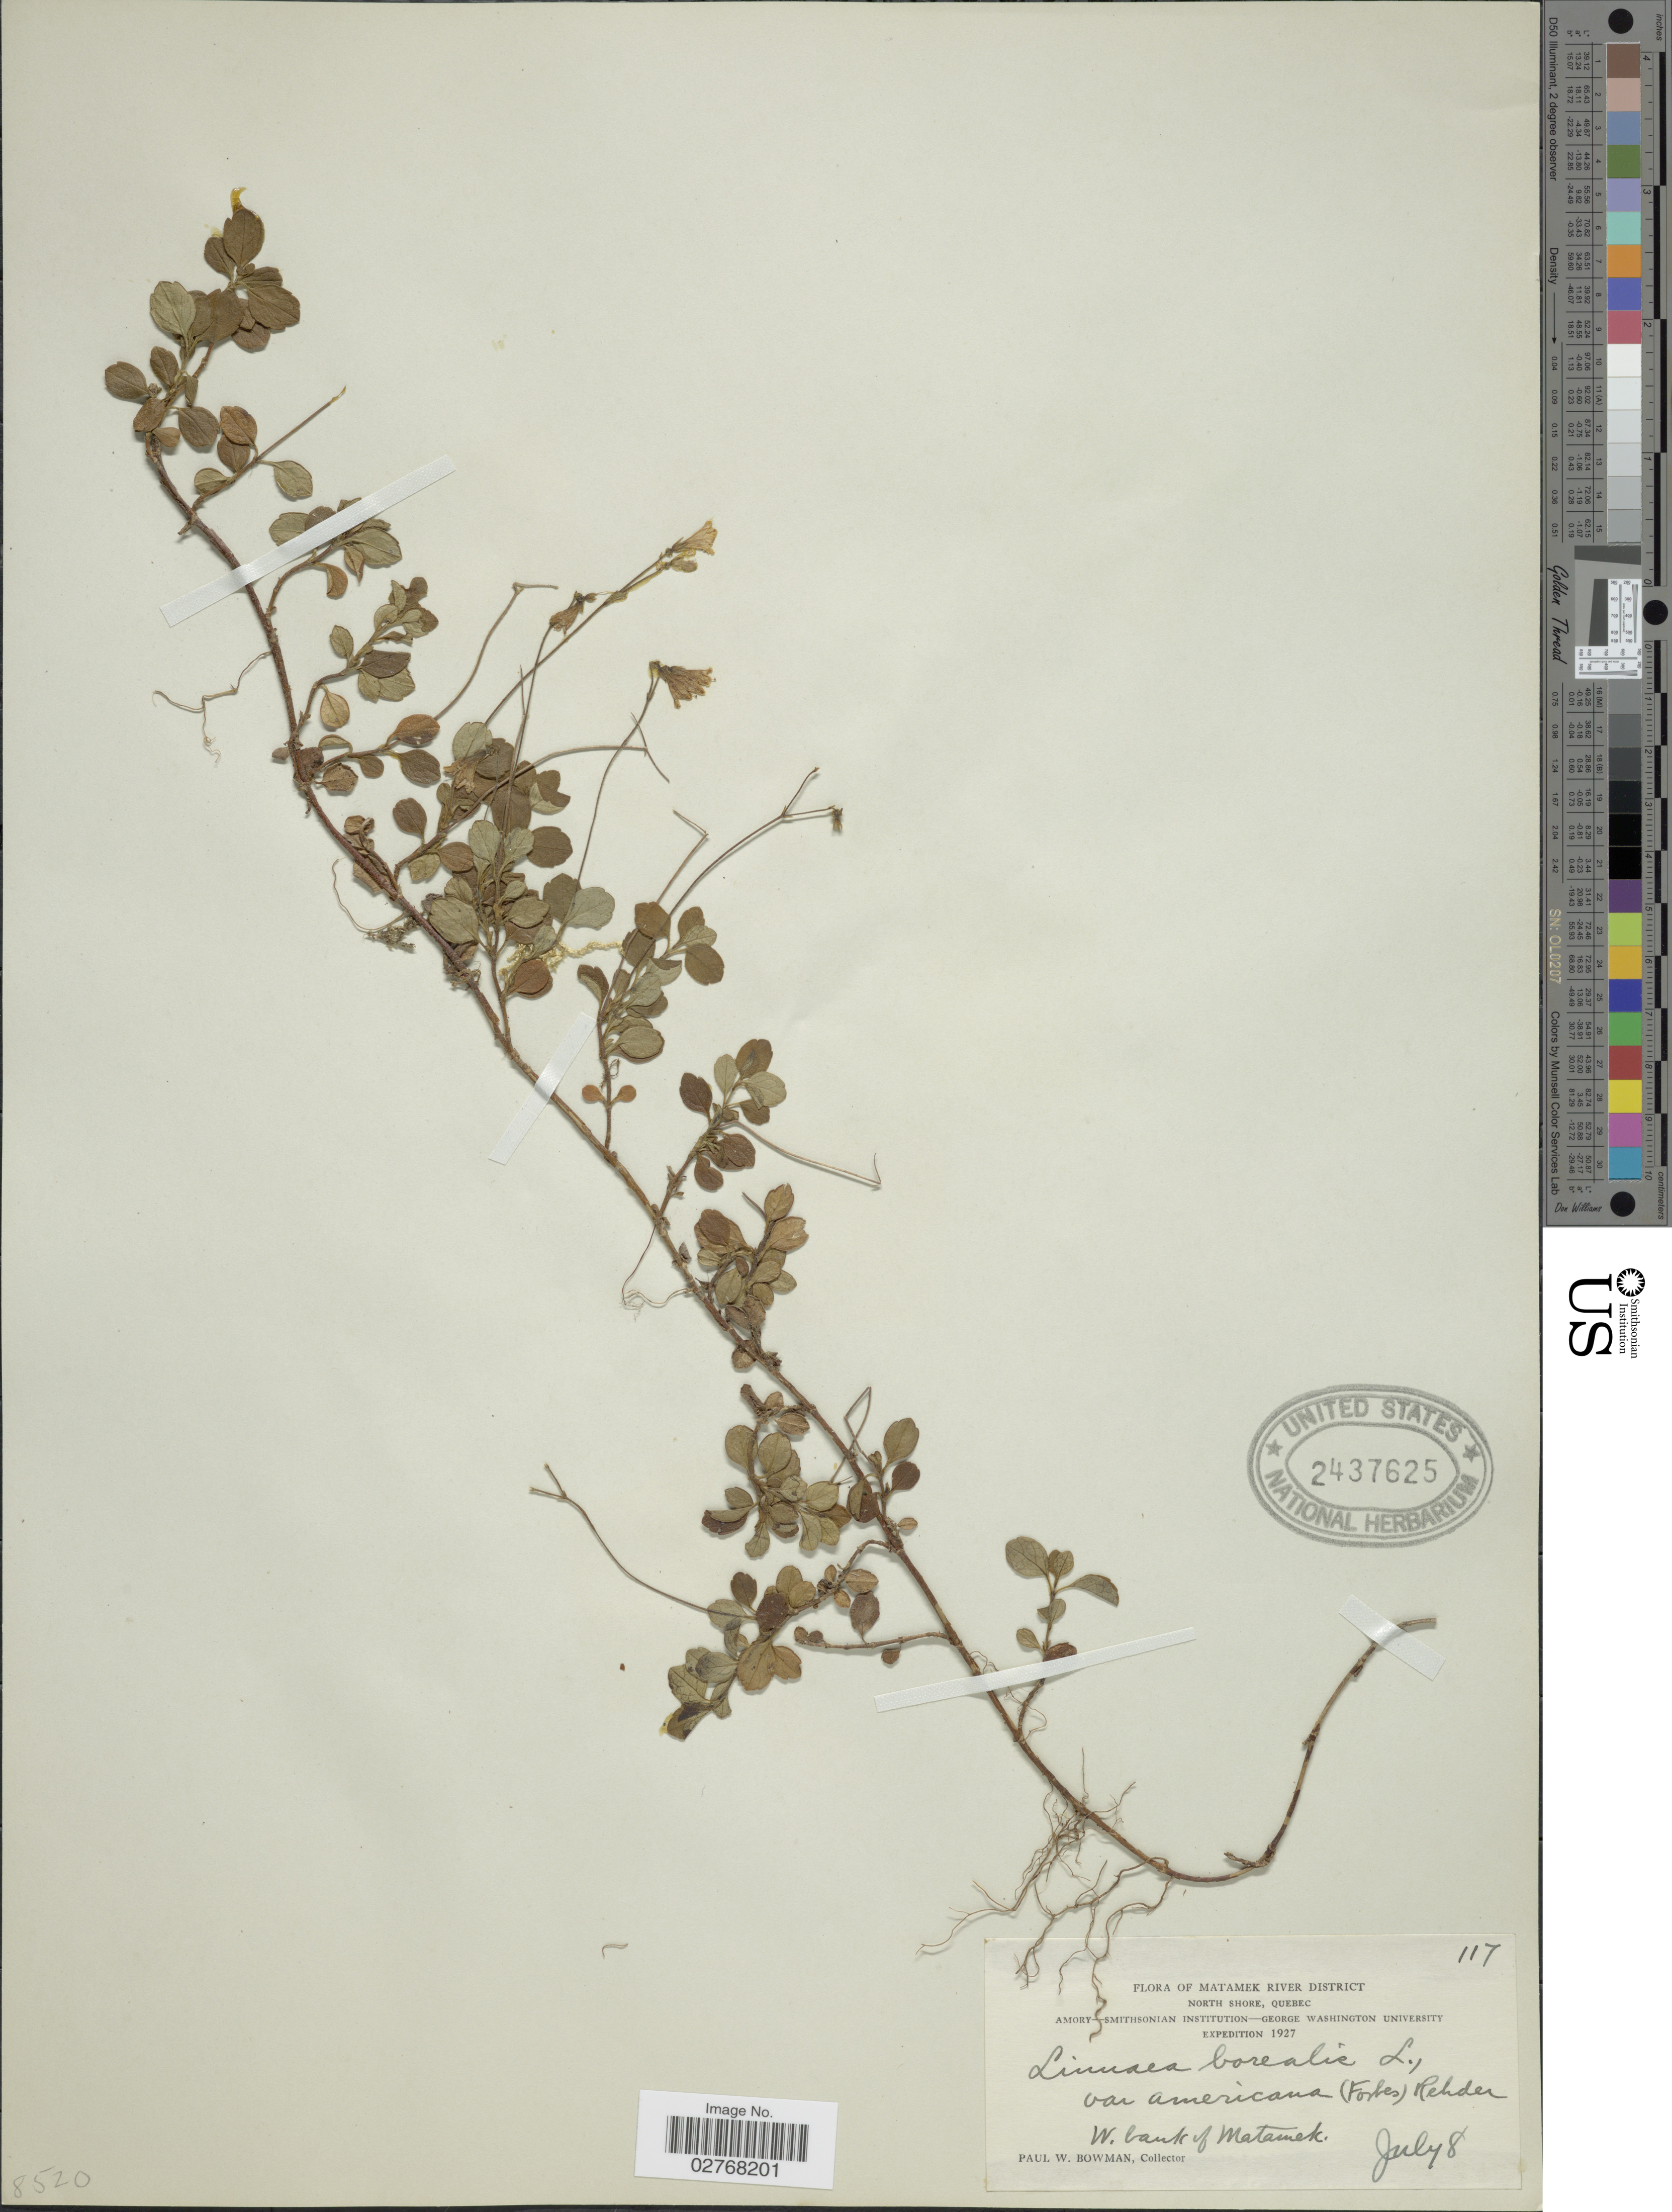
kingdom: Plantae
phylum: Tracheophyta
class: Magnoliopsida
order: Dipsacales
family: Caprifoliaceae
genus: Linnaea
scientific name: Linnaea borealis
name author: L.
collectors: P. Bowman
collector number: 117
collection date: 1927-07-08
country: Canada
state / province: Quebec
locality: Matamek River District. North Shore. W. bank of Matamek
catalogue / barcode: US 2437625